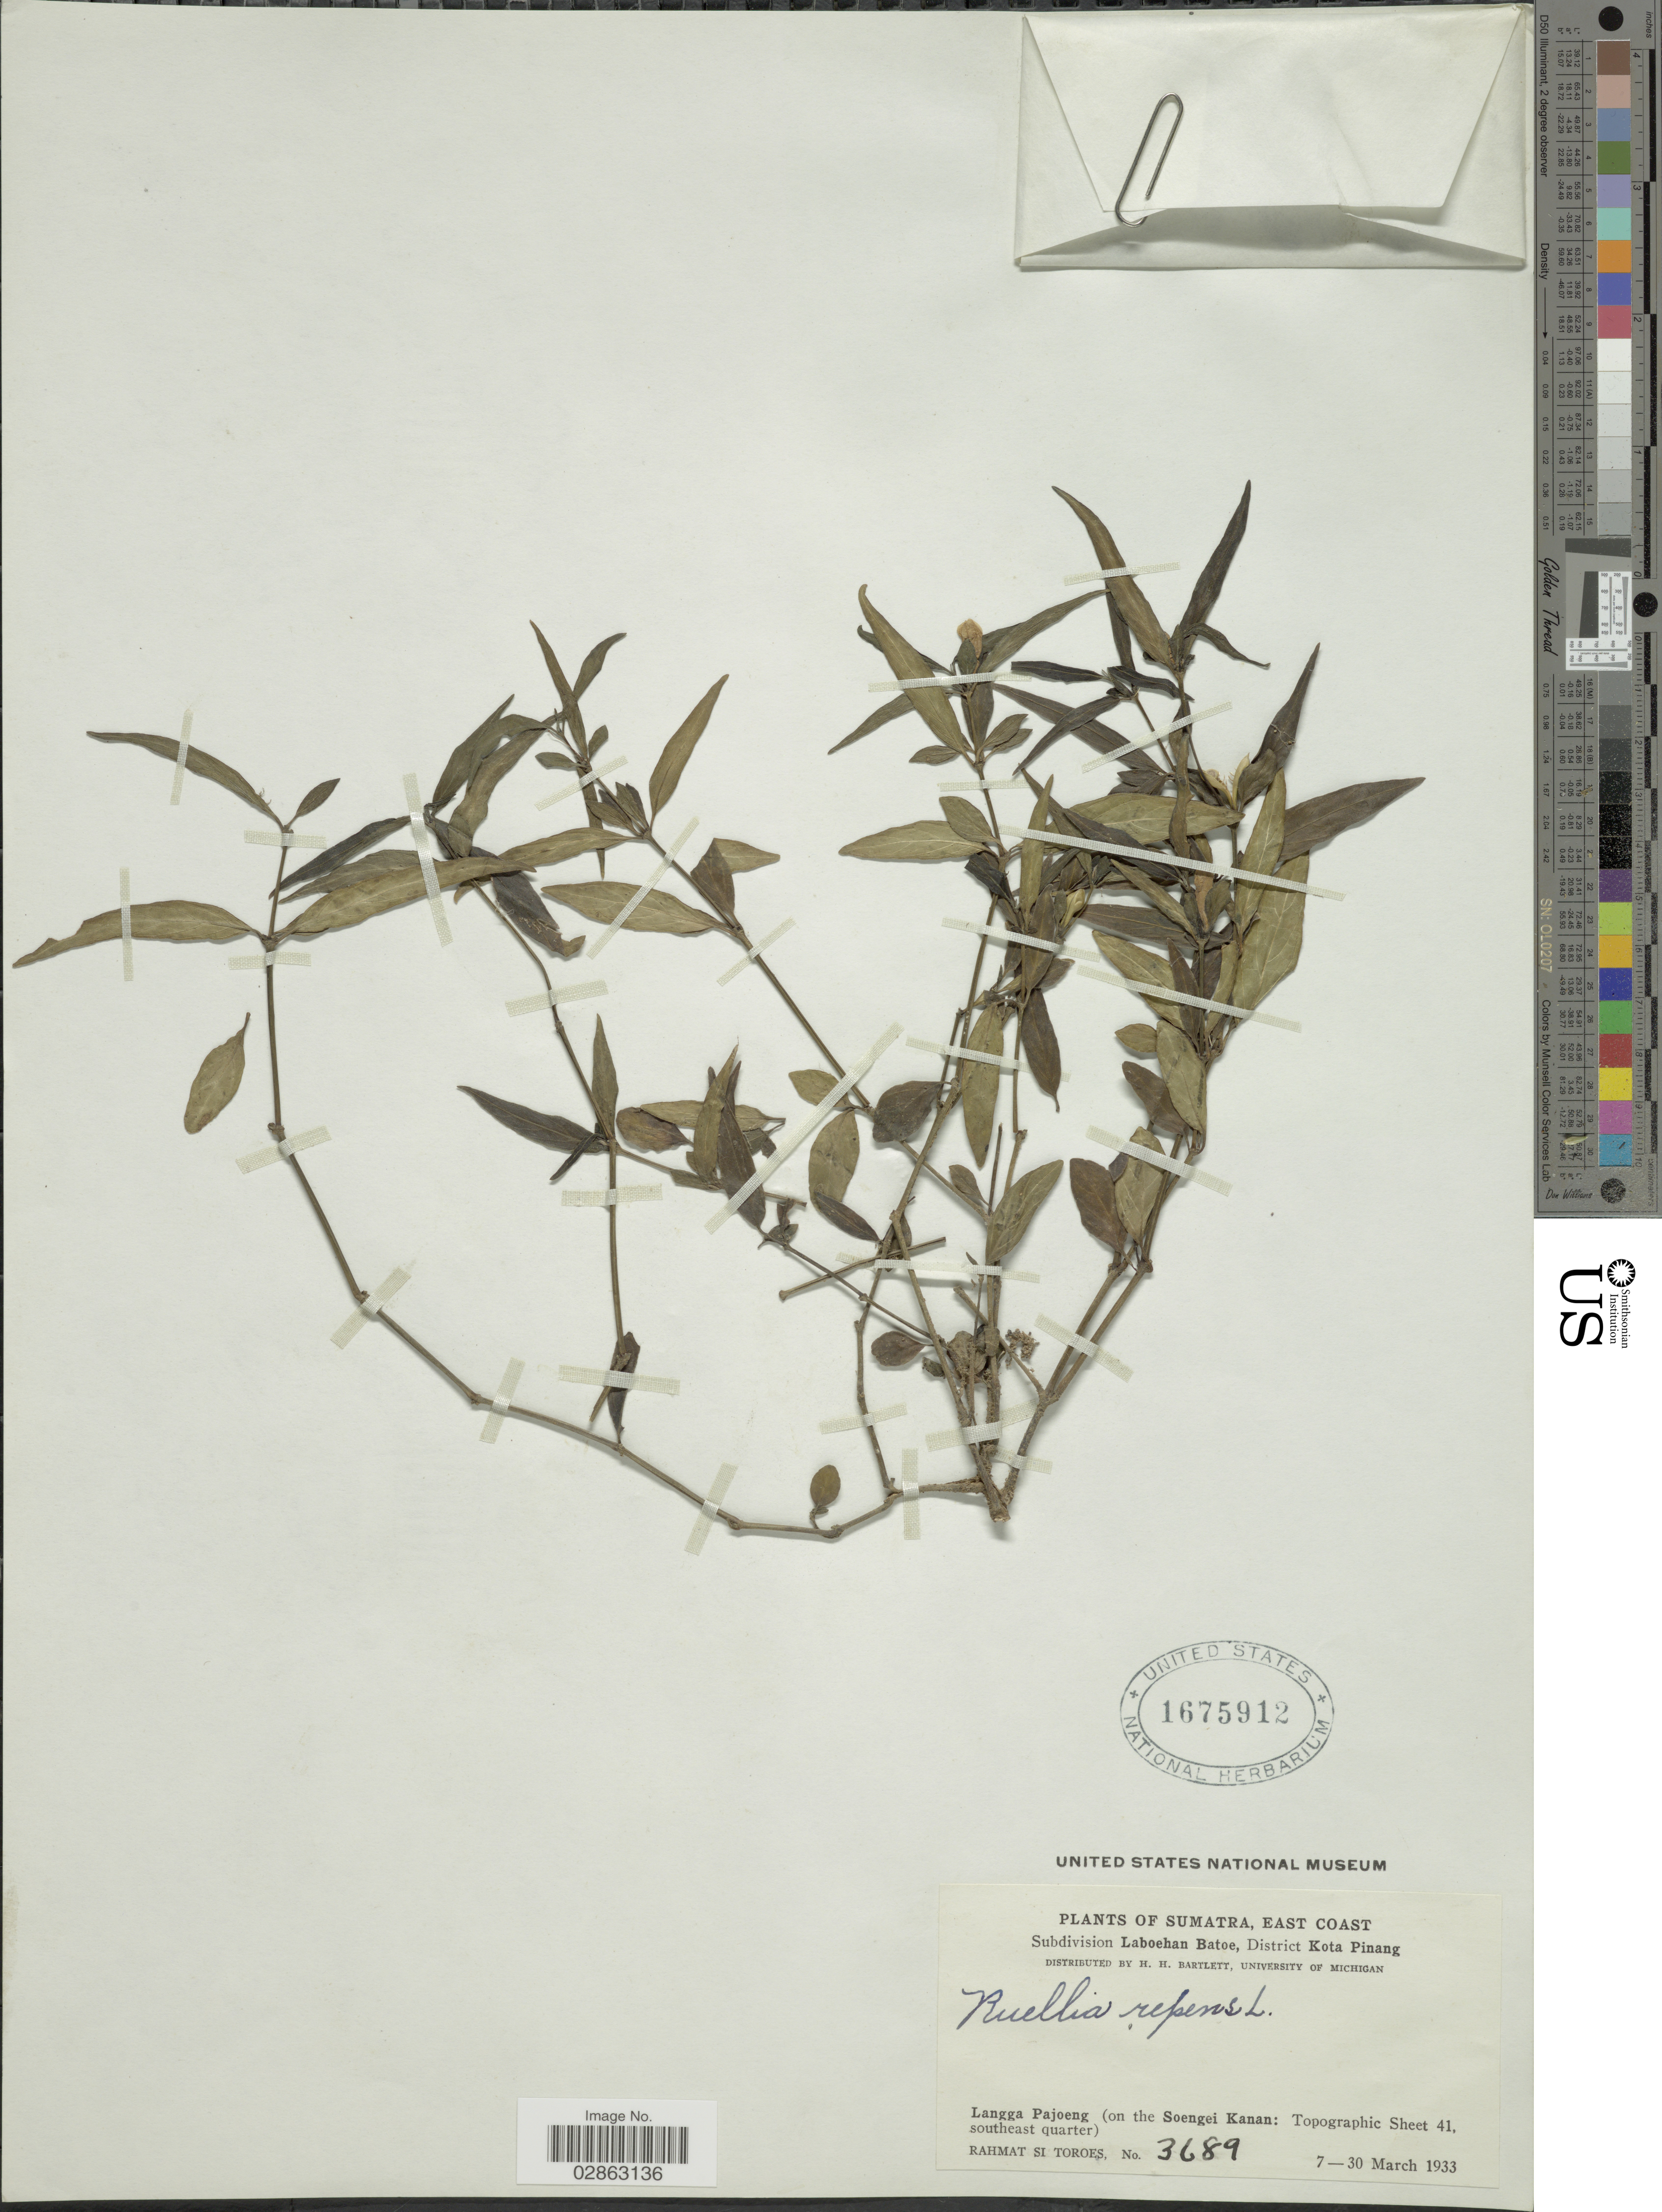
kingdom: Plantae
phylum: Tracheophyta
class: Magnoliopsida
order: Lamiales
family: Acanthaceae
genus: Ruellia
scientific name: Ruellia repens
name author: L.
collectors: Rahmat Si Boeea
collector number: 3689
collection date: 1933-03-07/1933-03-30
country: Indonesia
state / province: Sumatra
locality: East Coast. Subdivision Laboehan Batoe, District Kota Pinang. Langga Pajoeng (on the Soengei Kanan: Topographic Sheet 41, southeast quarter).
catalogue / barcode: US 1675912